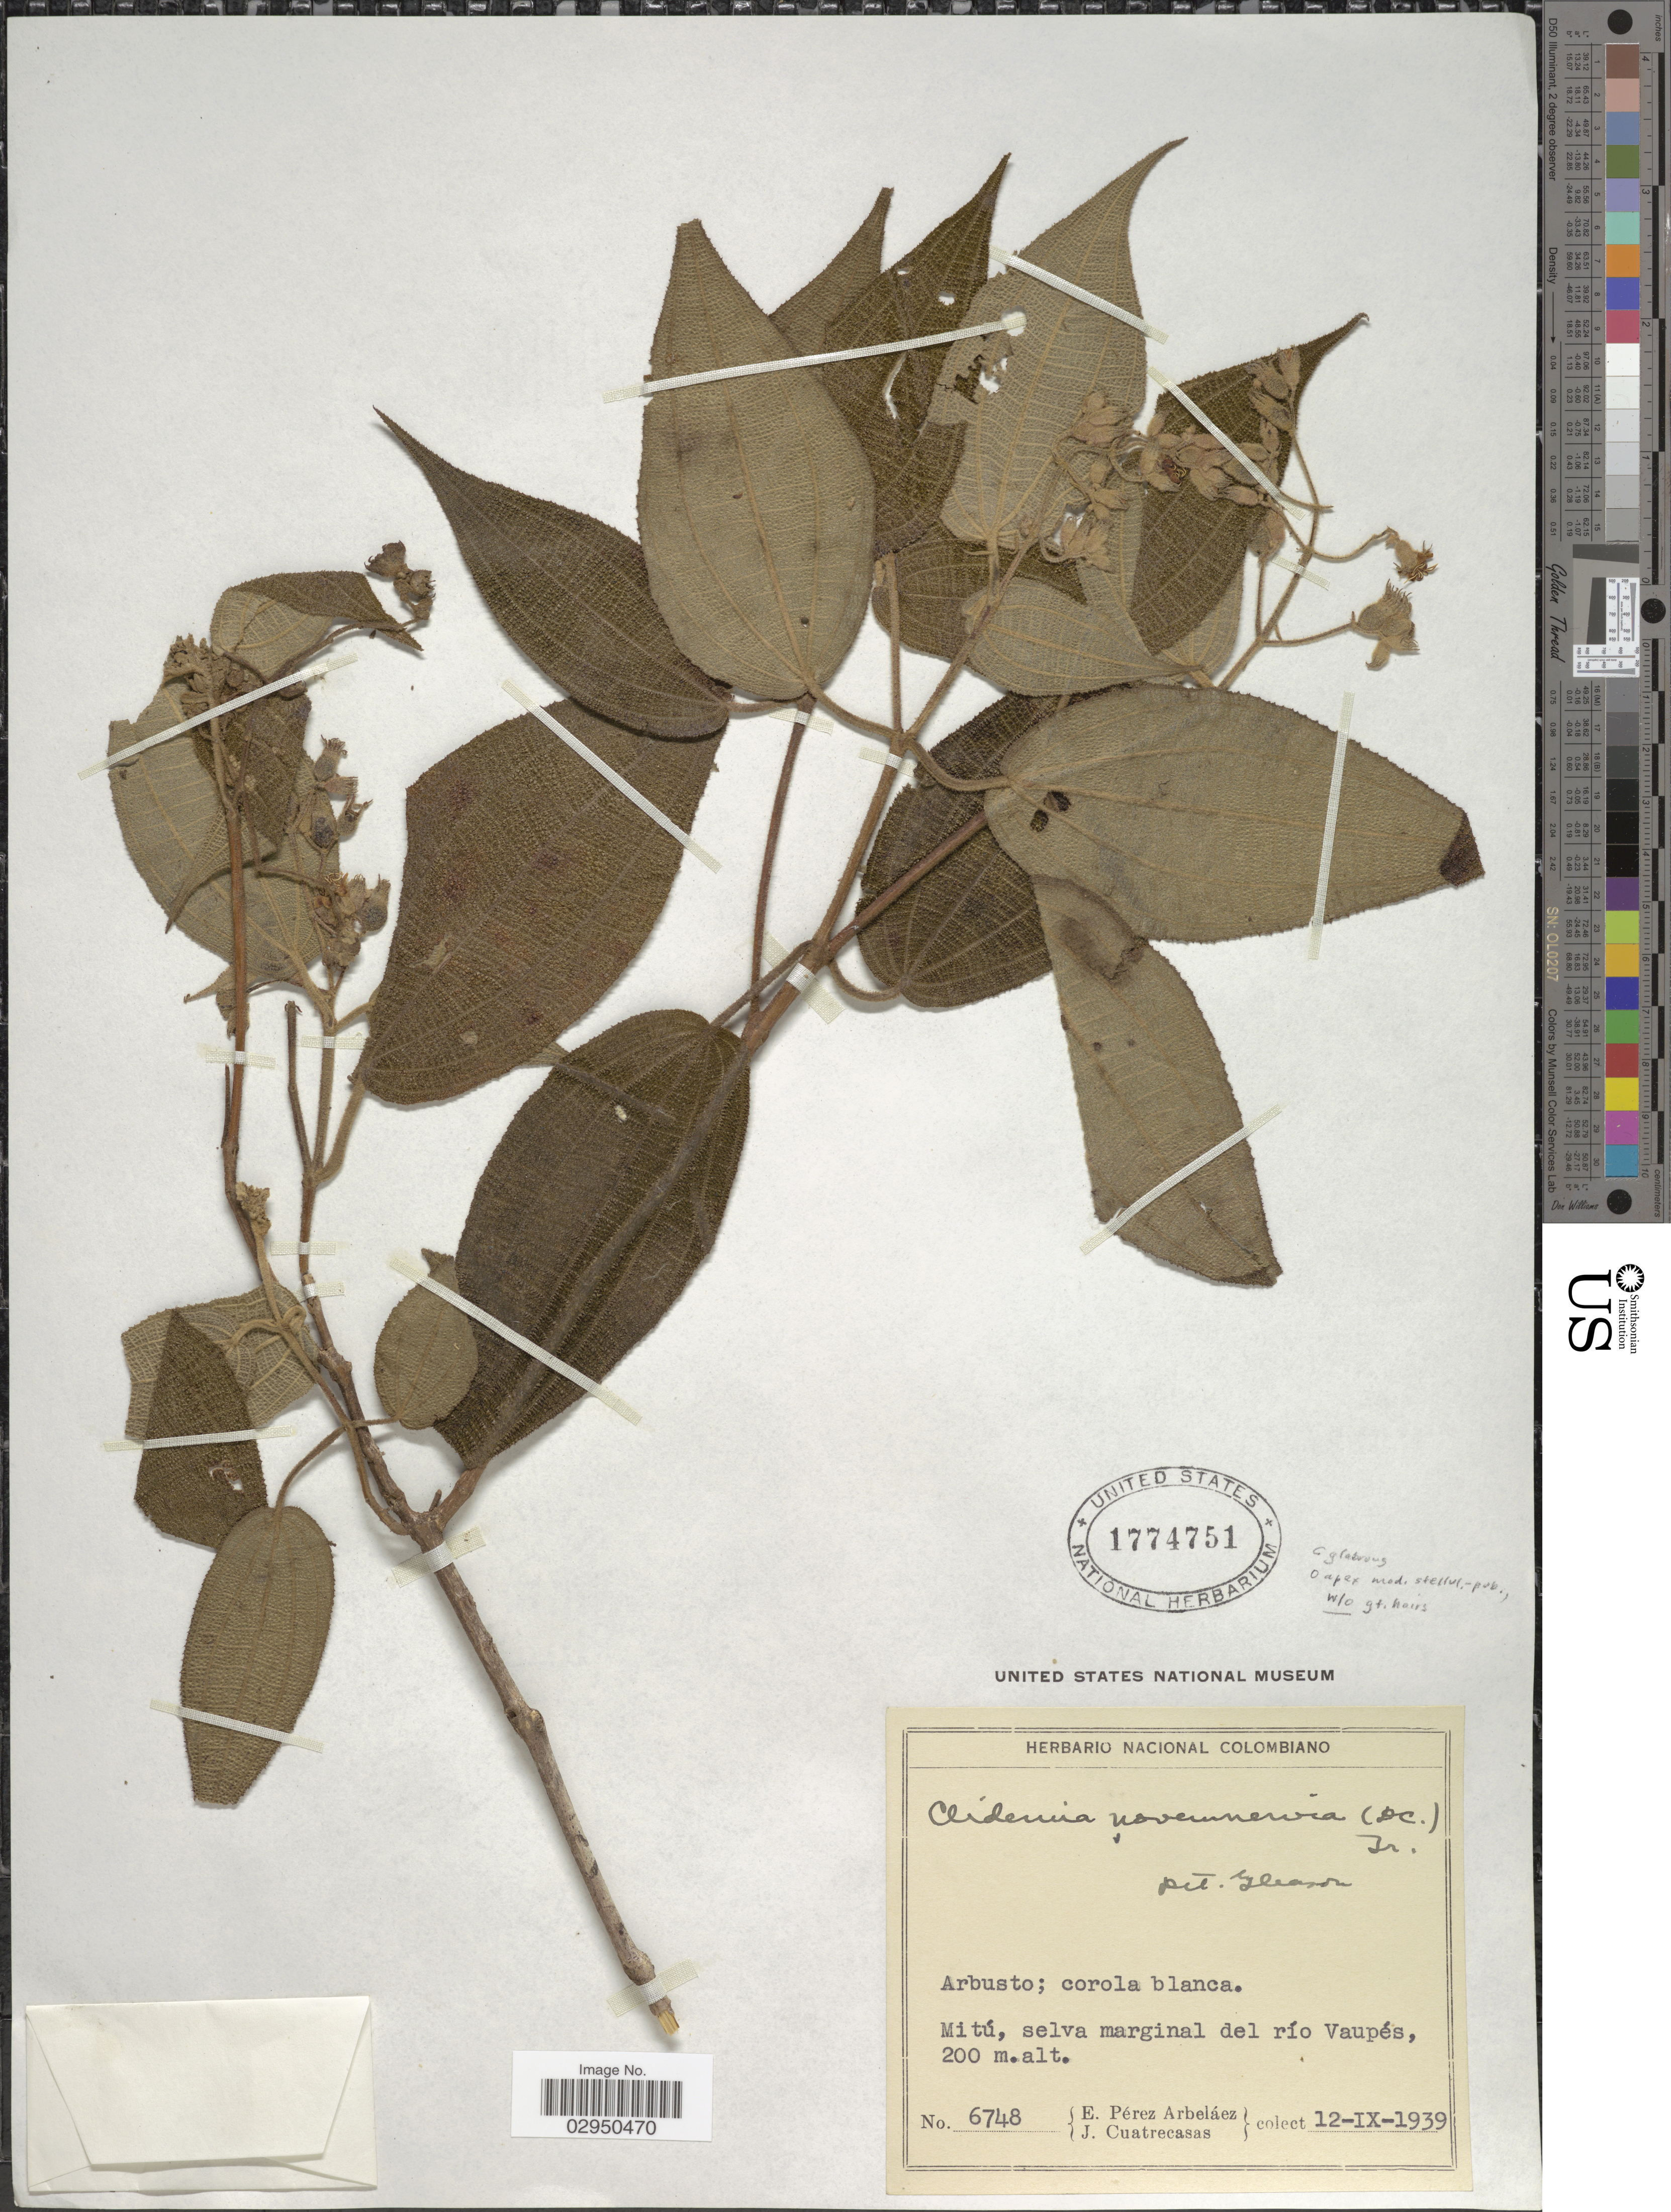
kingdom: Plantae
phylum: Tracheophyta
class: Magnoliopsida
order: Myrtales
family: Melastomataceae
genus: Clidemia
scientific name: Clidemia novemnervia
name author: (DC.) Triana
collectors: E. Pérez Arbeláez & J. Cuatrecasas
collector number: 6748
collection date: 1939-09-12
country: Colombia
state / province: Vaupés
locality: Mitú, selva marginal del río Vaupés.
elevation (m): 200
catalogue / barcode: US 1774751